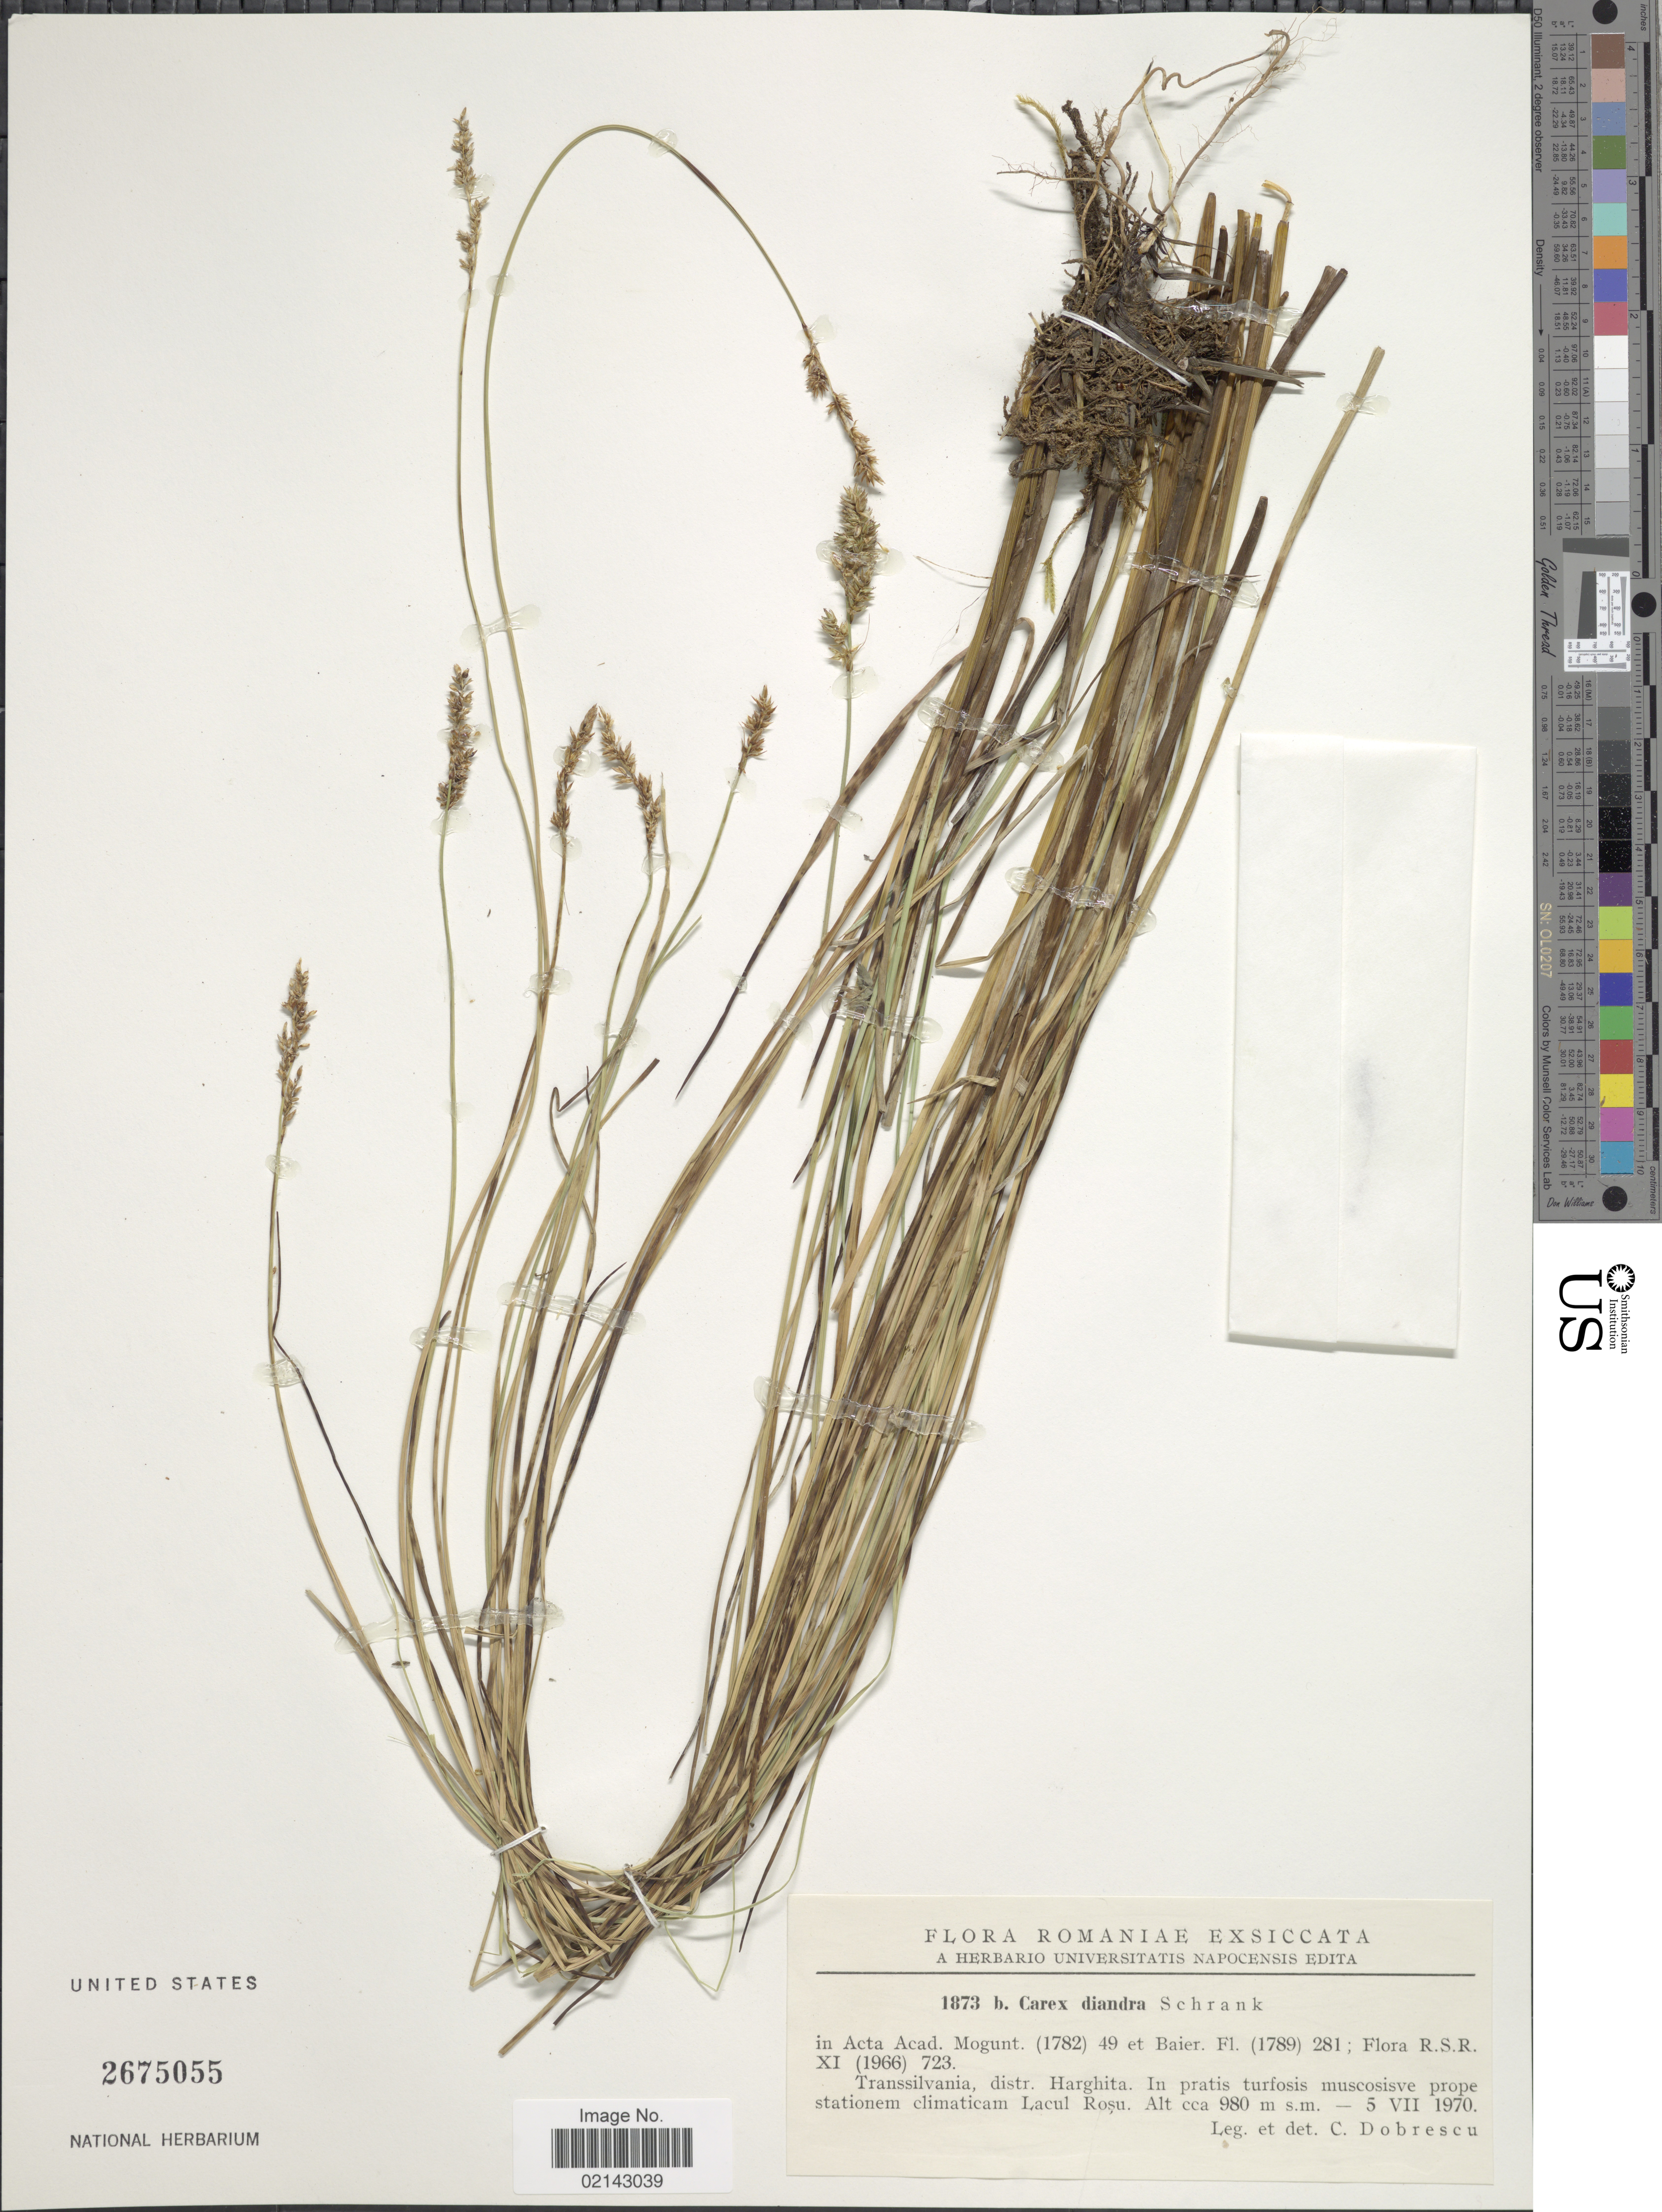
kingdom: Plantae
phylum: Tracheophyta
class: Liliopsida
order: Poales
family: Cyperaceae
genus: Carex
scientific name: Carex diandra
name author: Schrank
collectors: C. Dobrescu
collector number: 1873b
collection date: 1970-07-05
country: Romania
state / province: Harghita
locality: Romaniae. Transsilvania. In turfosis muscosisve prope stationem climaticam Lacul Rosu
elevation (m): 980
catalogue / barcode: US 2675055